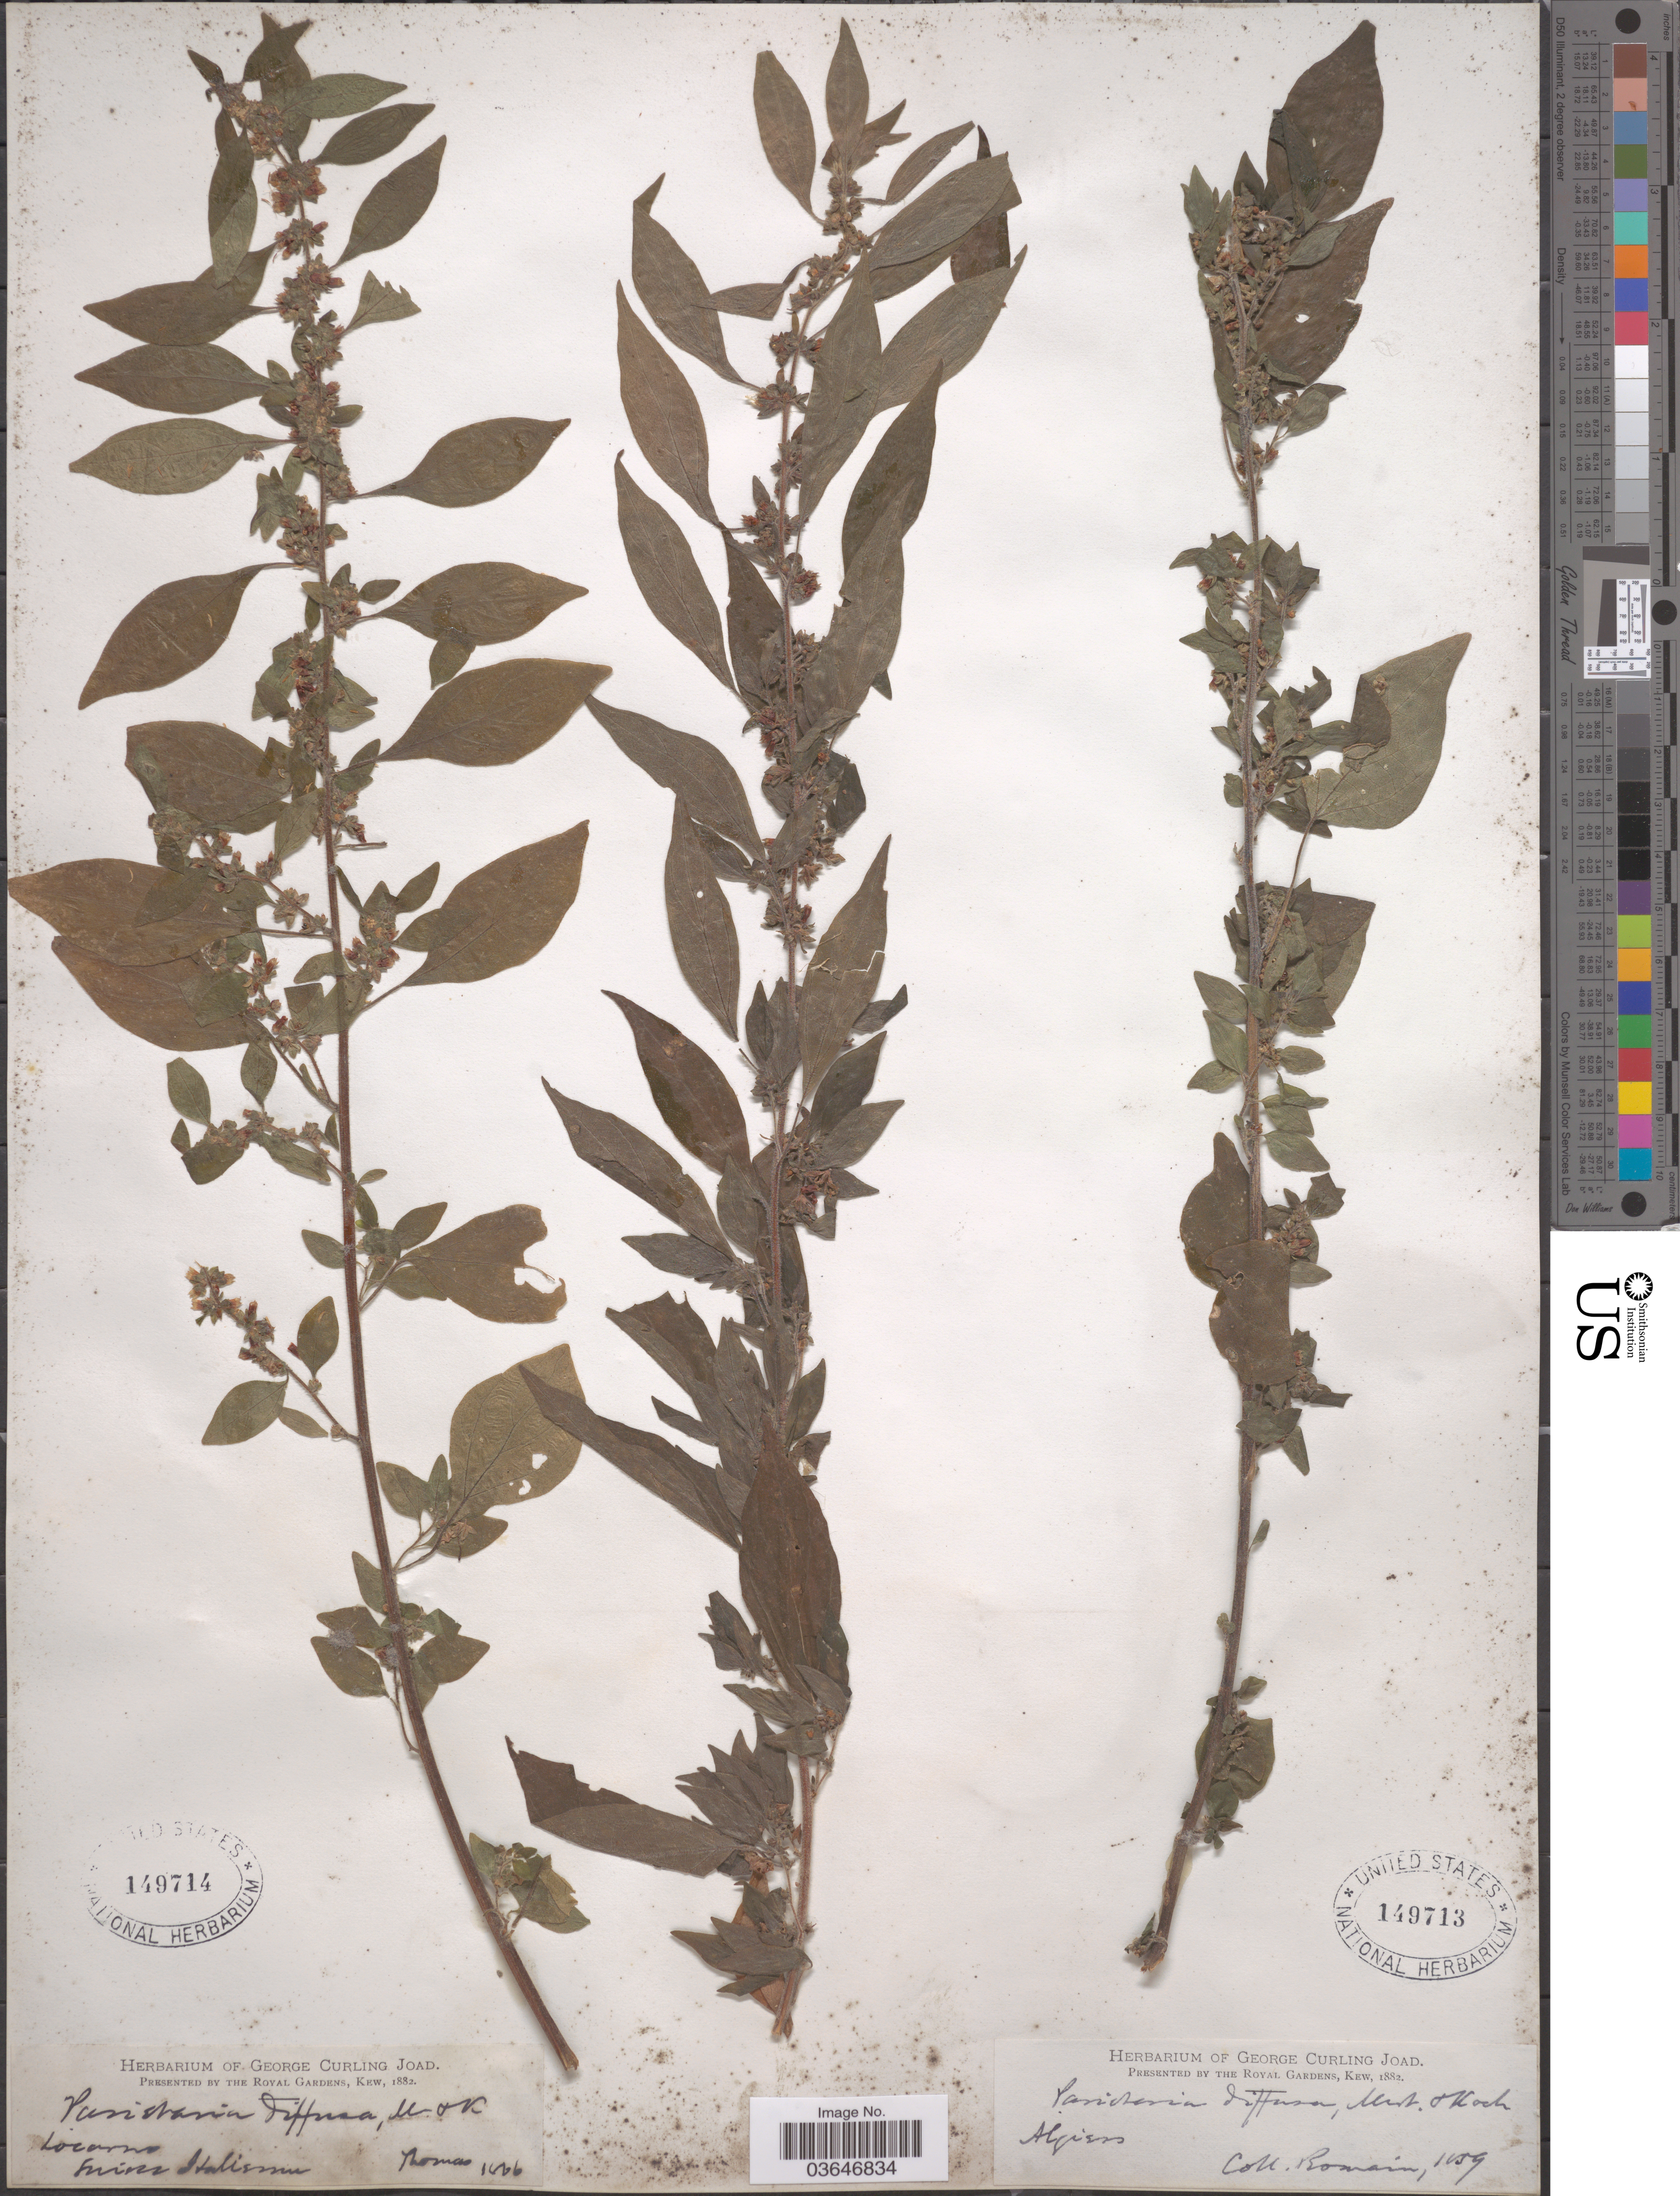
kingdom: Plantae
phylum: Tracheophyta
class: Magnoliopsida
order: Rosales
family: Urticaceae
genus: Parietaria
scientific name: Parietaria diffusa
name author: Mert. ex W.D.J. Koch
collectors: -- Thomas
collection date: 1866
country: Italy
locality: Locarno. Fuim Italismu. [interpreted]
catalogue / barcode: US 149714